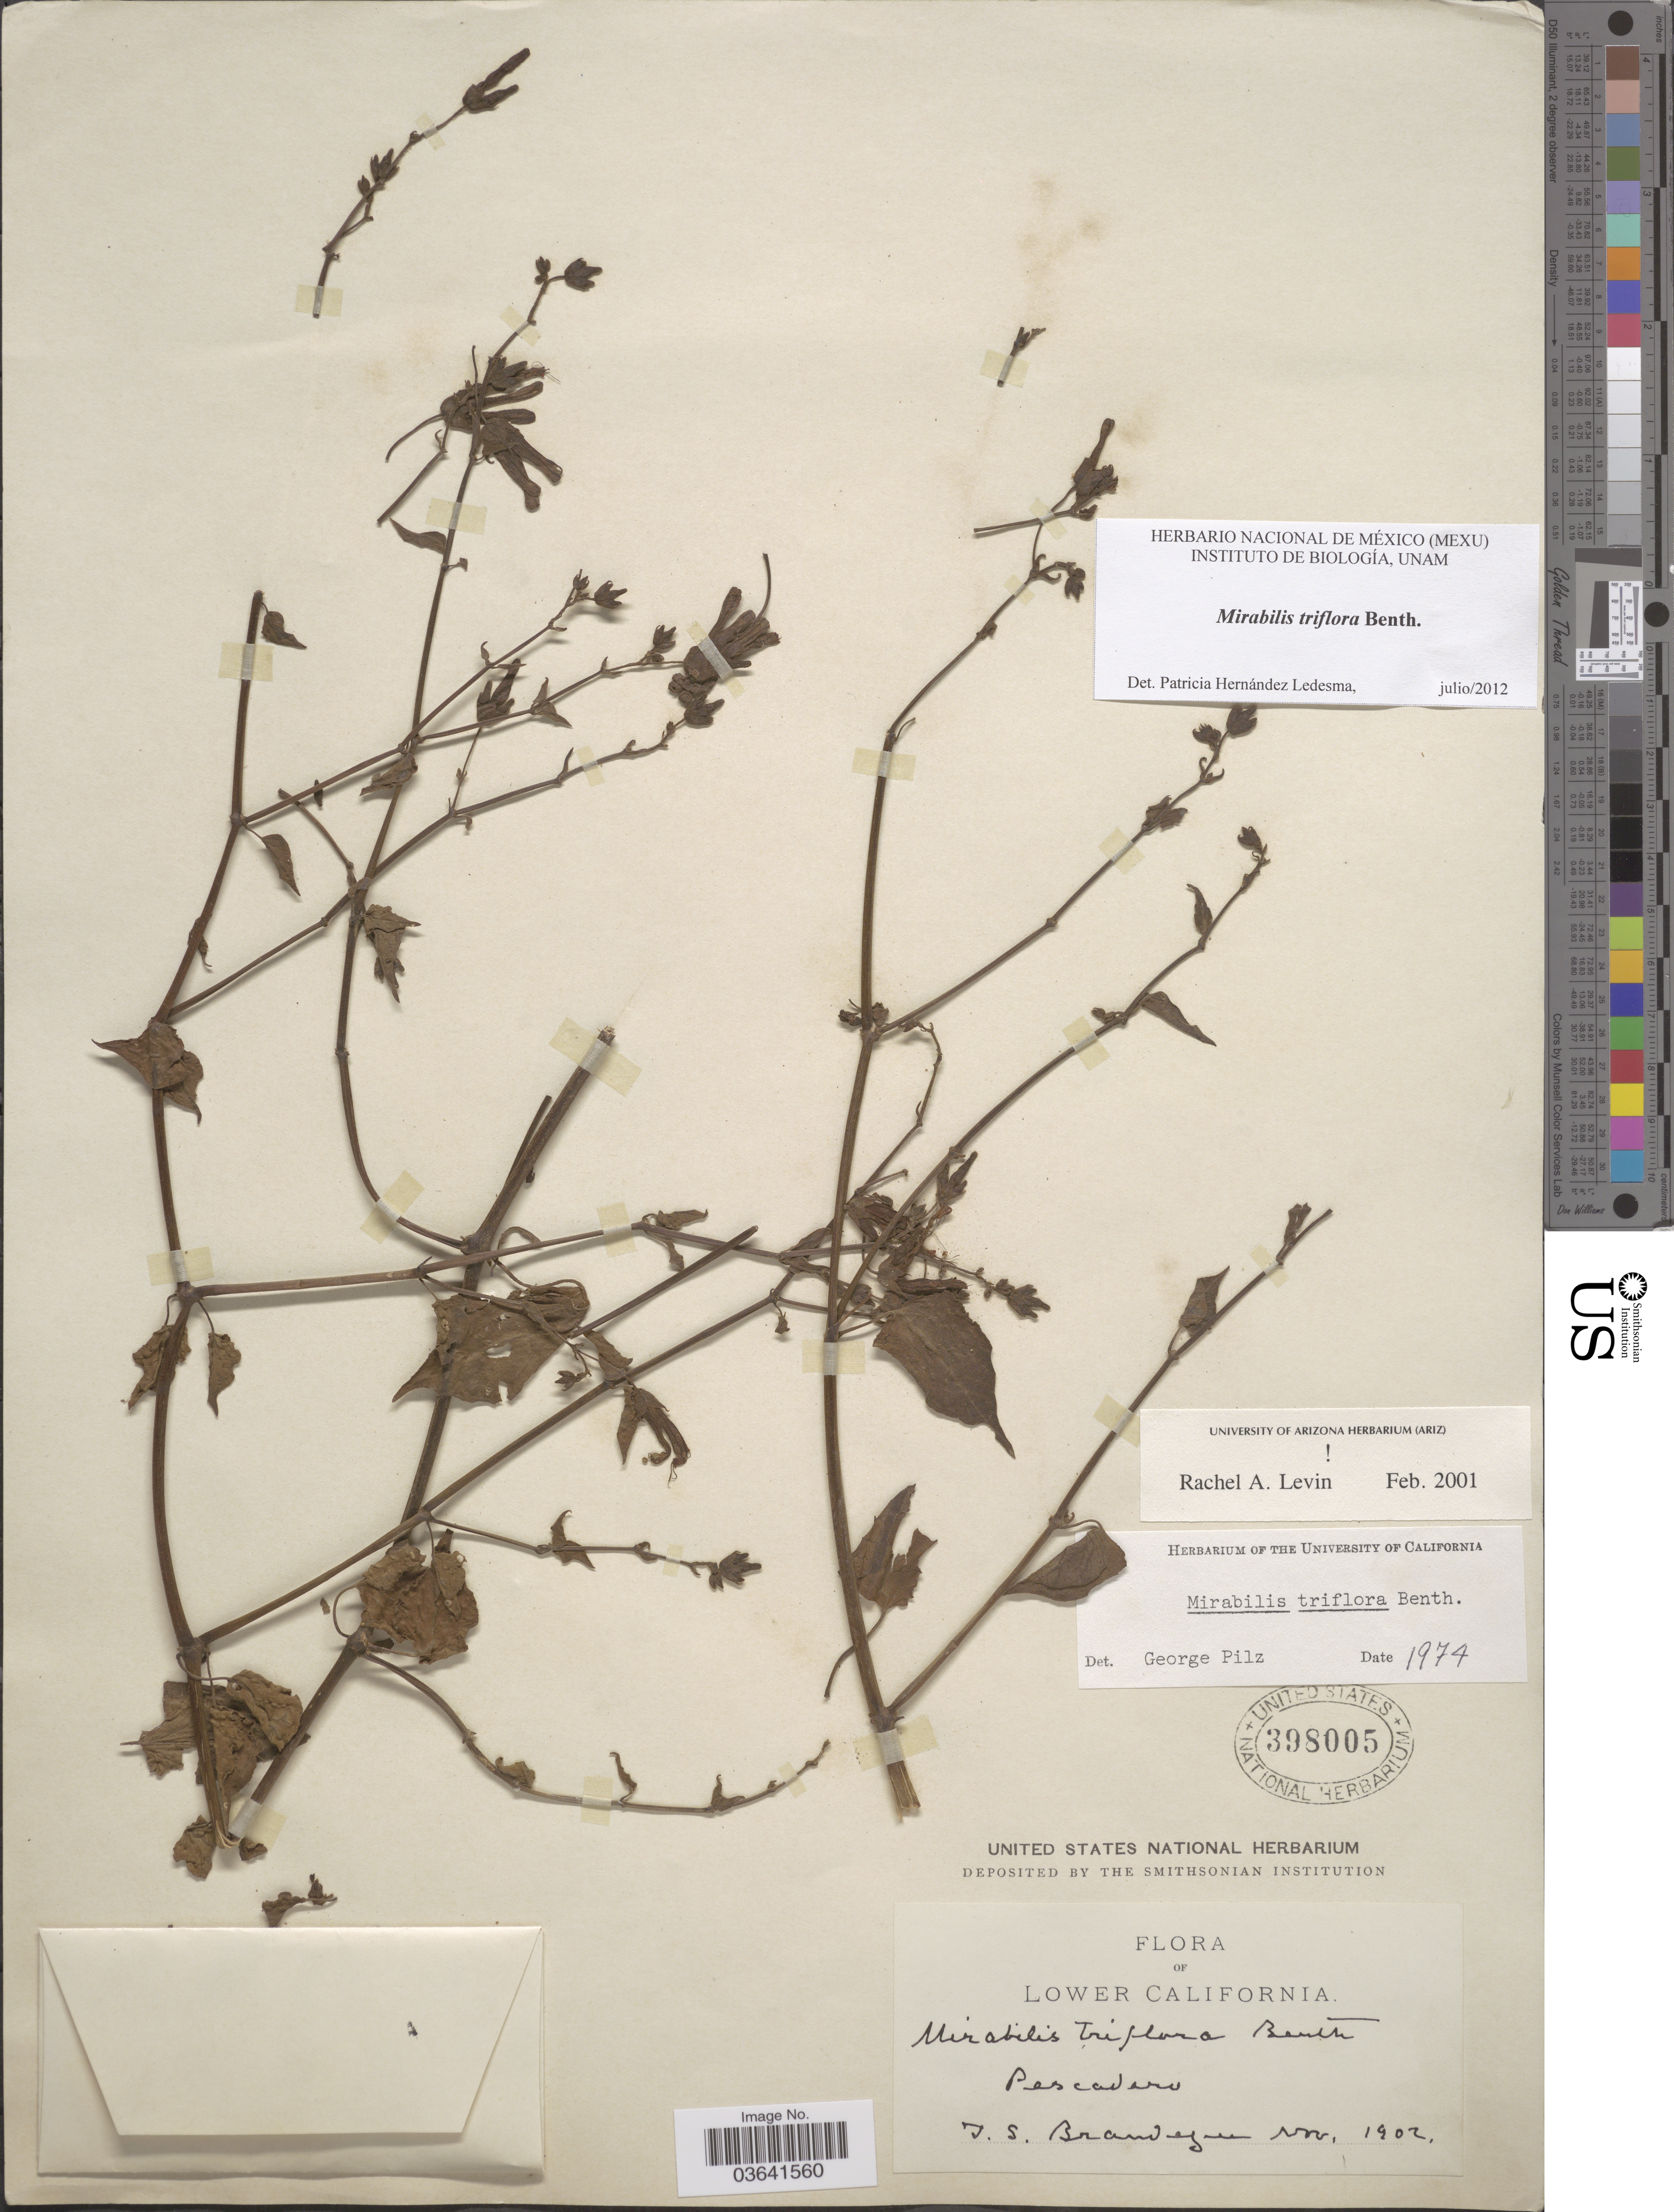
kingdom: Plantae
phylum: Tracheophyta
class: Magnoliopsida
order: Caryophyllales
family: Nyctaginaceae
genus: Mirabilis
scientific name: Mirabilis triflora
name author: Benth.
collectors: T. S. Brandegee (herbarium)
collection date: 1902-11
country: Mexico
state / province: Baja California Sur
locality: Lower California. Pescadero.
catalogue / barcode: US 398005